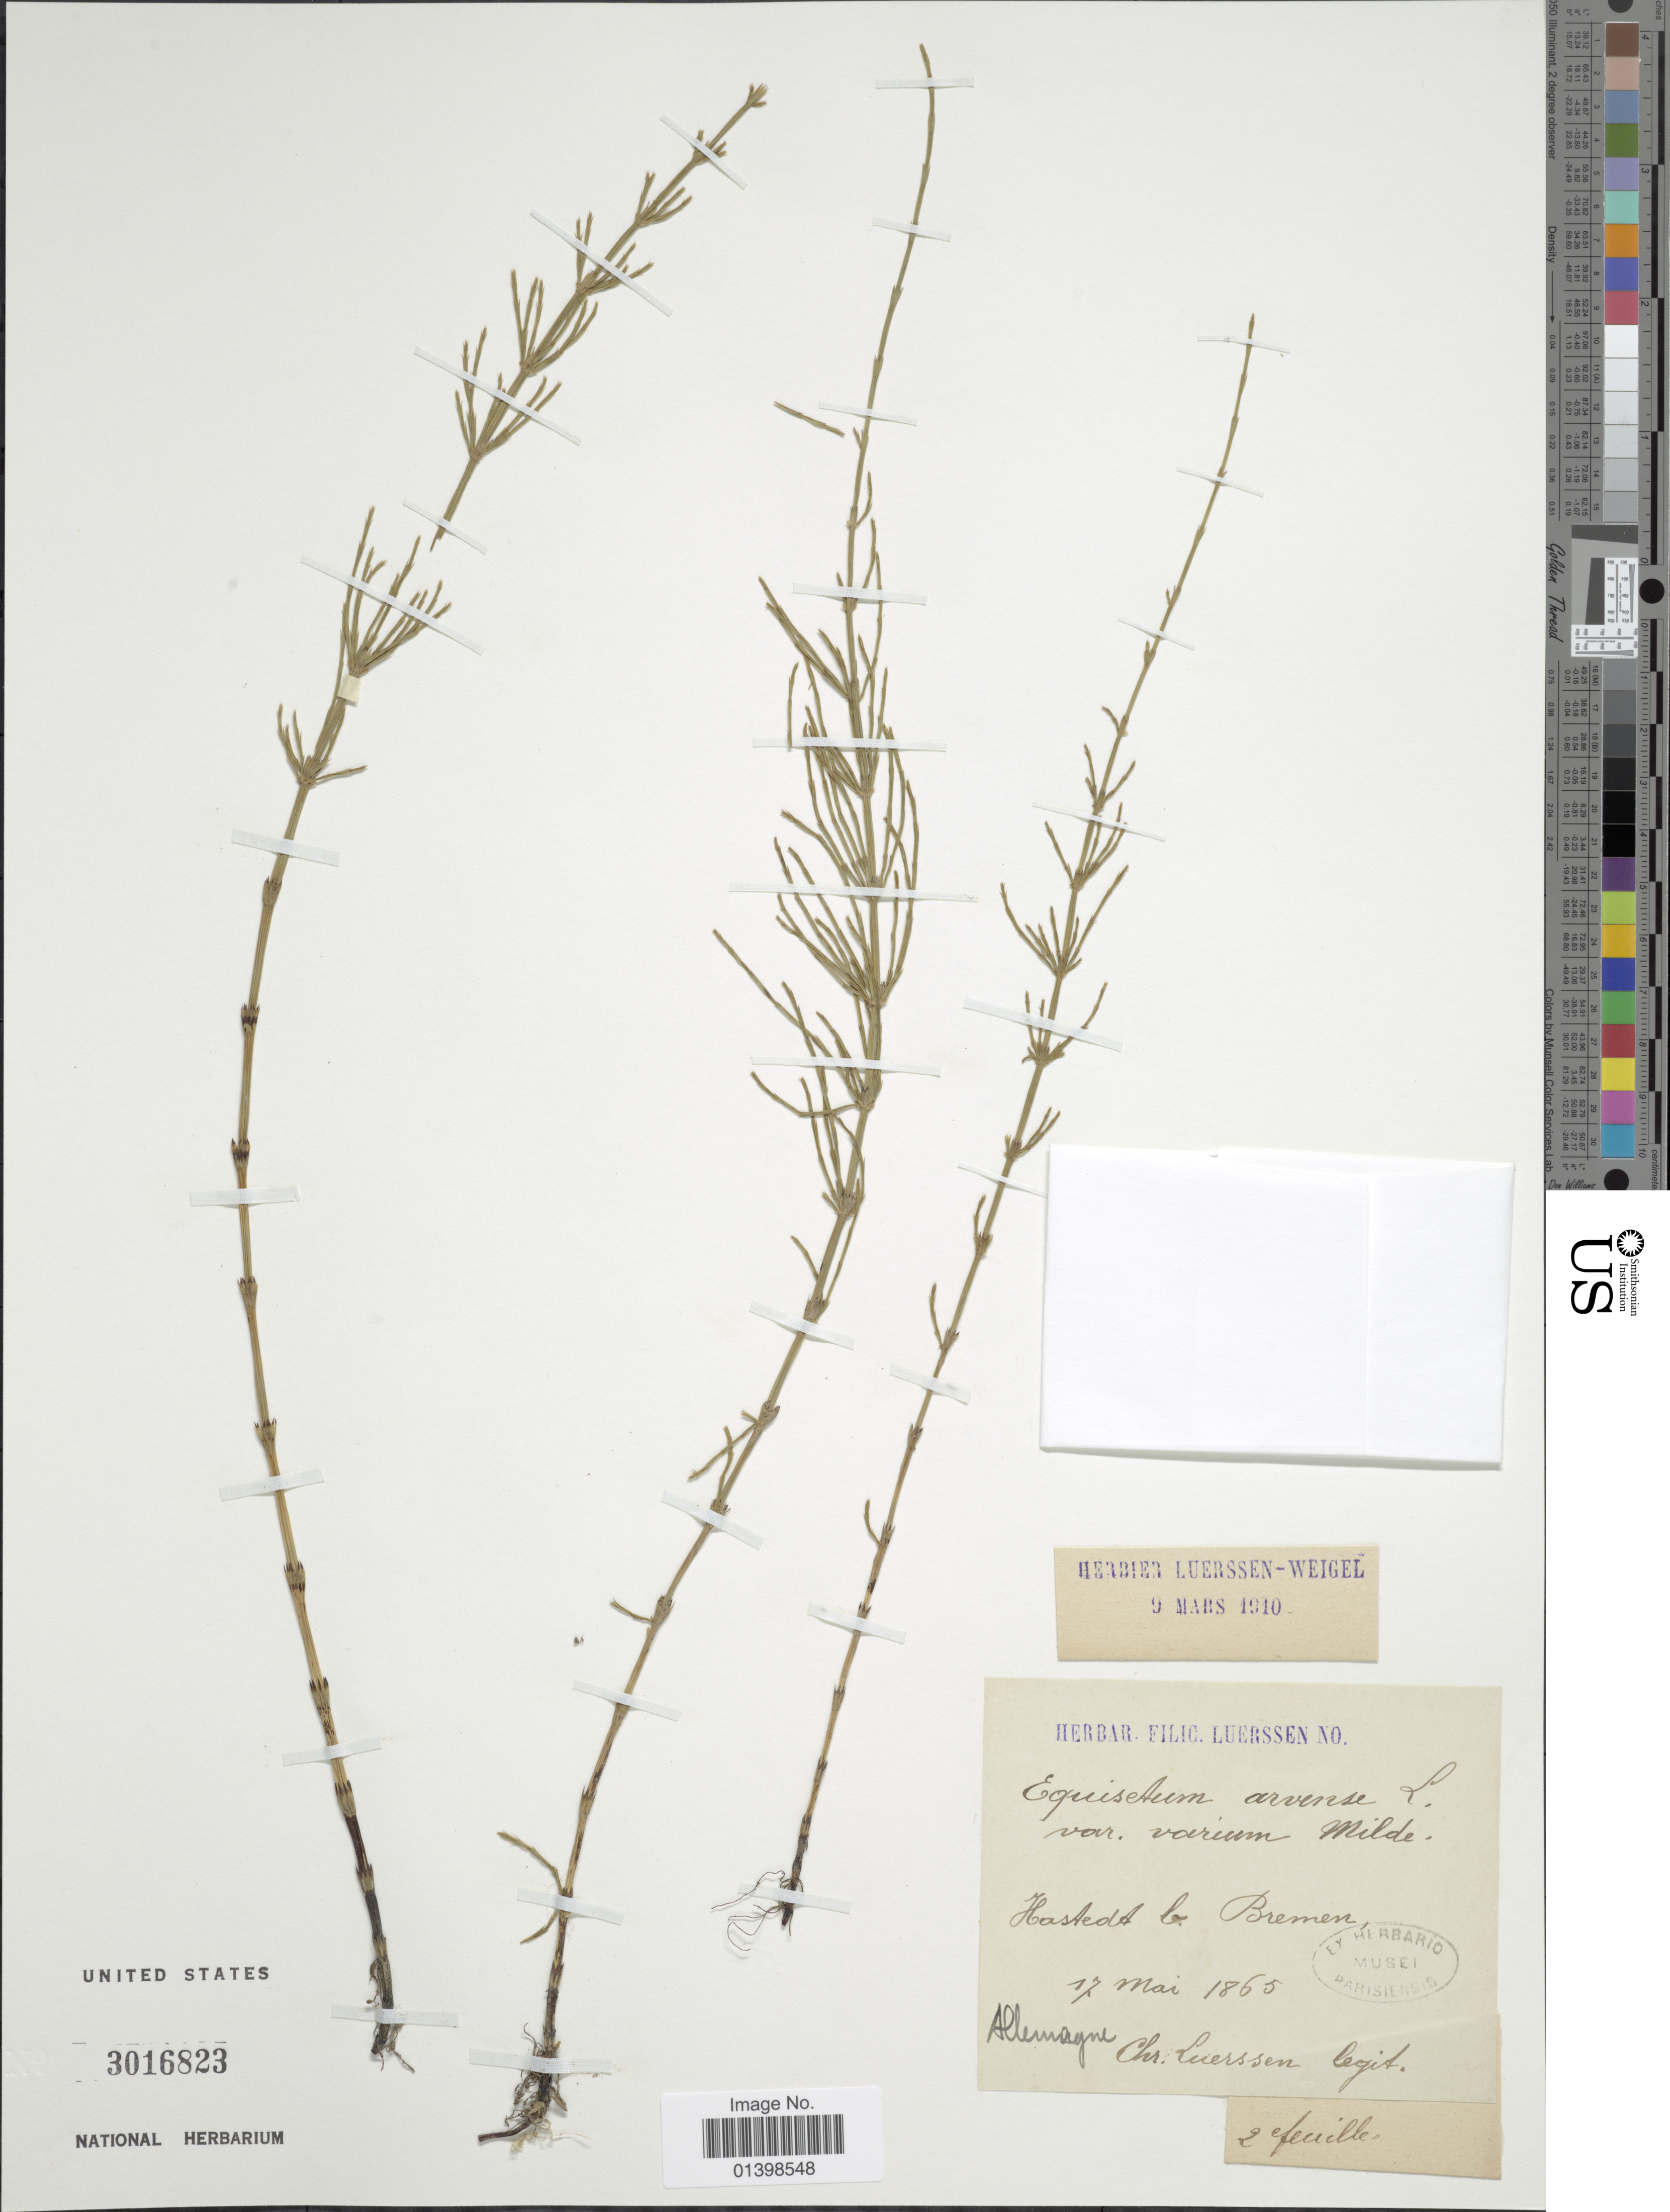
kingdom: Plantae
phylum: Tracheophyta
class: Polypodiopsida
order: Equisetales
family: Equisetaceae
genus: Equisetum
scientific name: Equisetum arvense f. varium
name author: Klinge ex Fernald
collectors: C. Luerssen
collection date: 1865-05-17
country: Germany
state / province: Bremen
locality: Hastedt le Bremen [interpreted]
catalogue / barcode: US 3016823